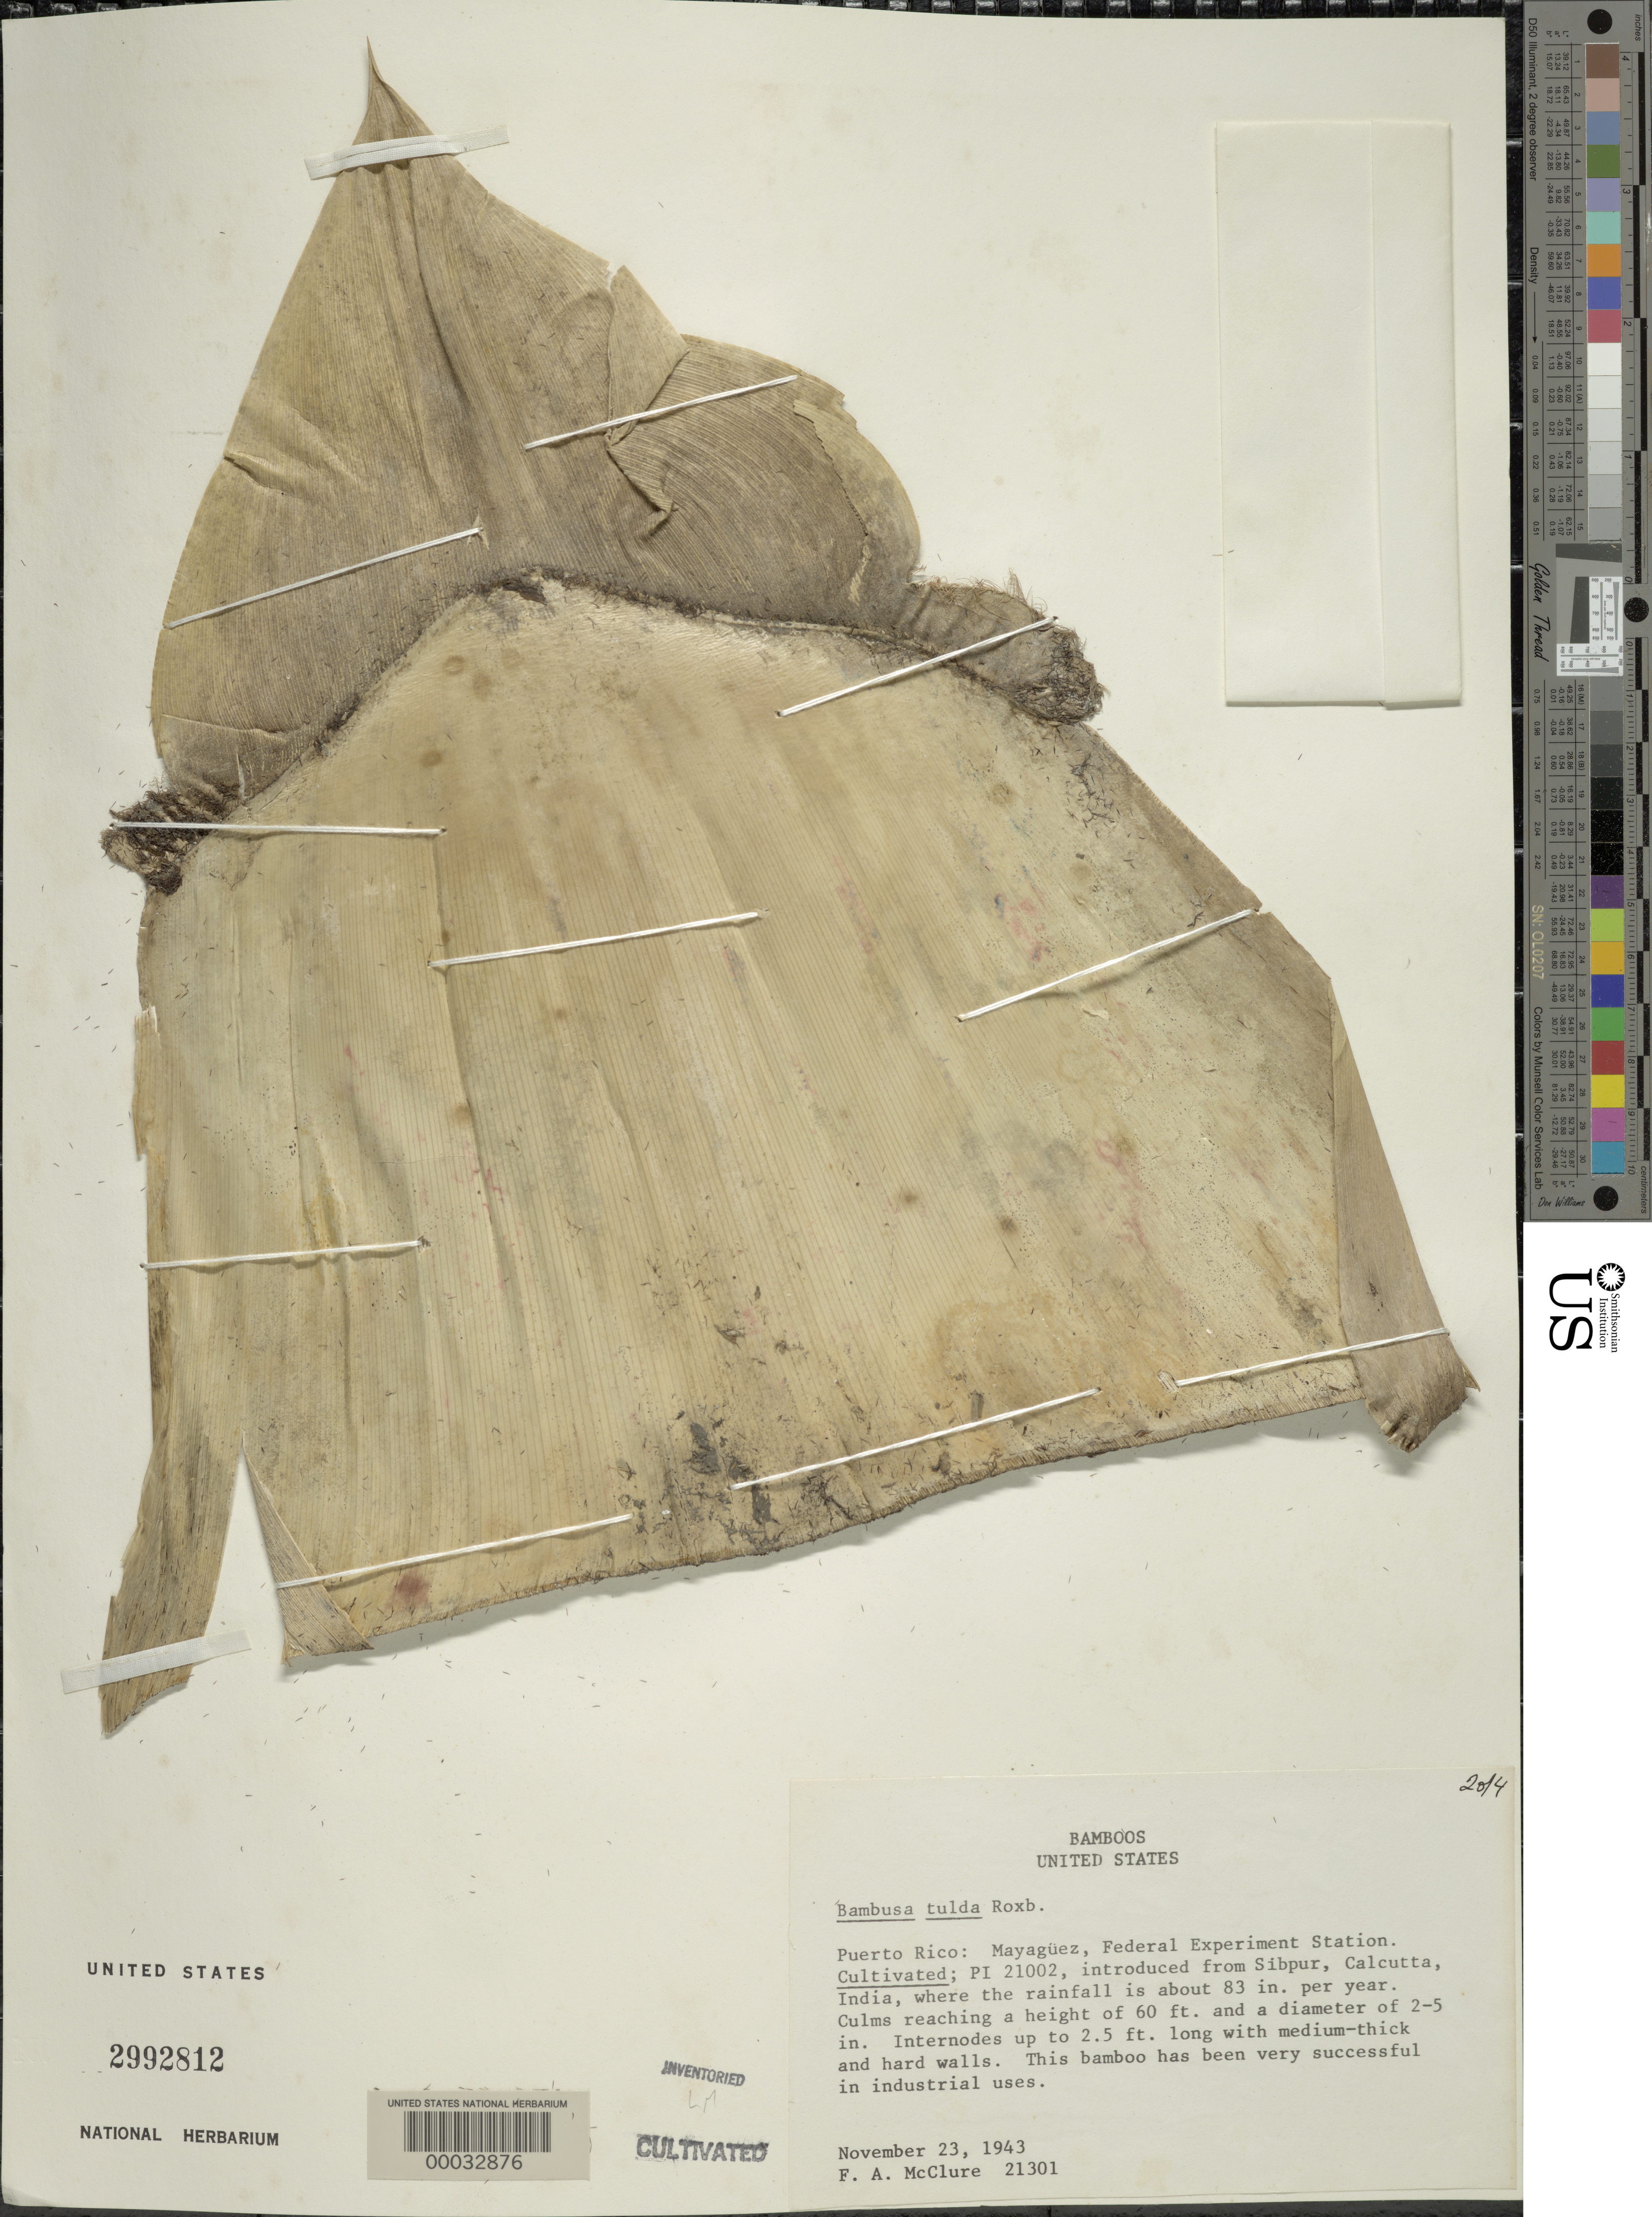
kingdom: Plantae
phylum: Tracheophyta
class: Liliopsida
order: Poales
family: Poaceae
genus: Bambusa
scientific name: Bambusa tulda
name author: Roxb.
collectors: F. A. McClure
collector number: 21301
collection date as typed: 23 Nov 1943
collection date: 1943-11-23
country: Puerto Rico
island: Greater Antilles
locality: Federal Experiment Station, Davis Field, Mayaguez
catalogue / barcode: US 2992812